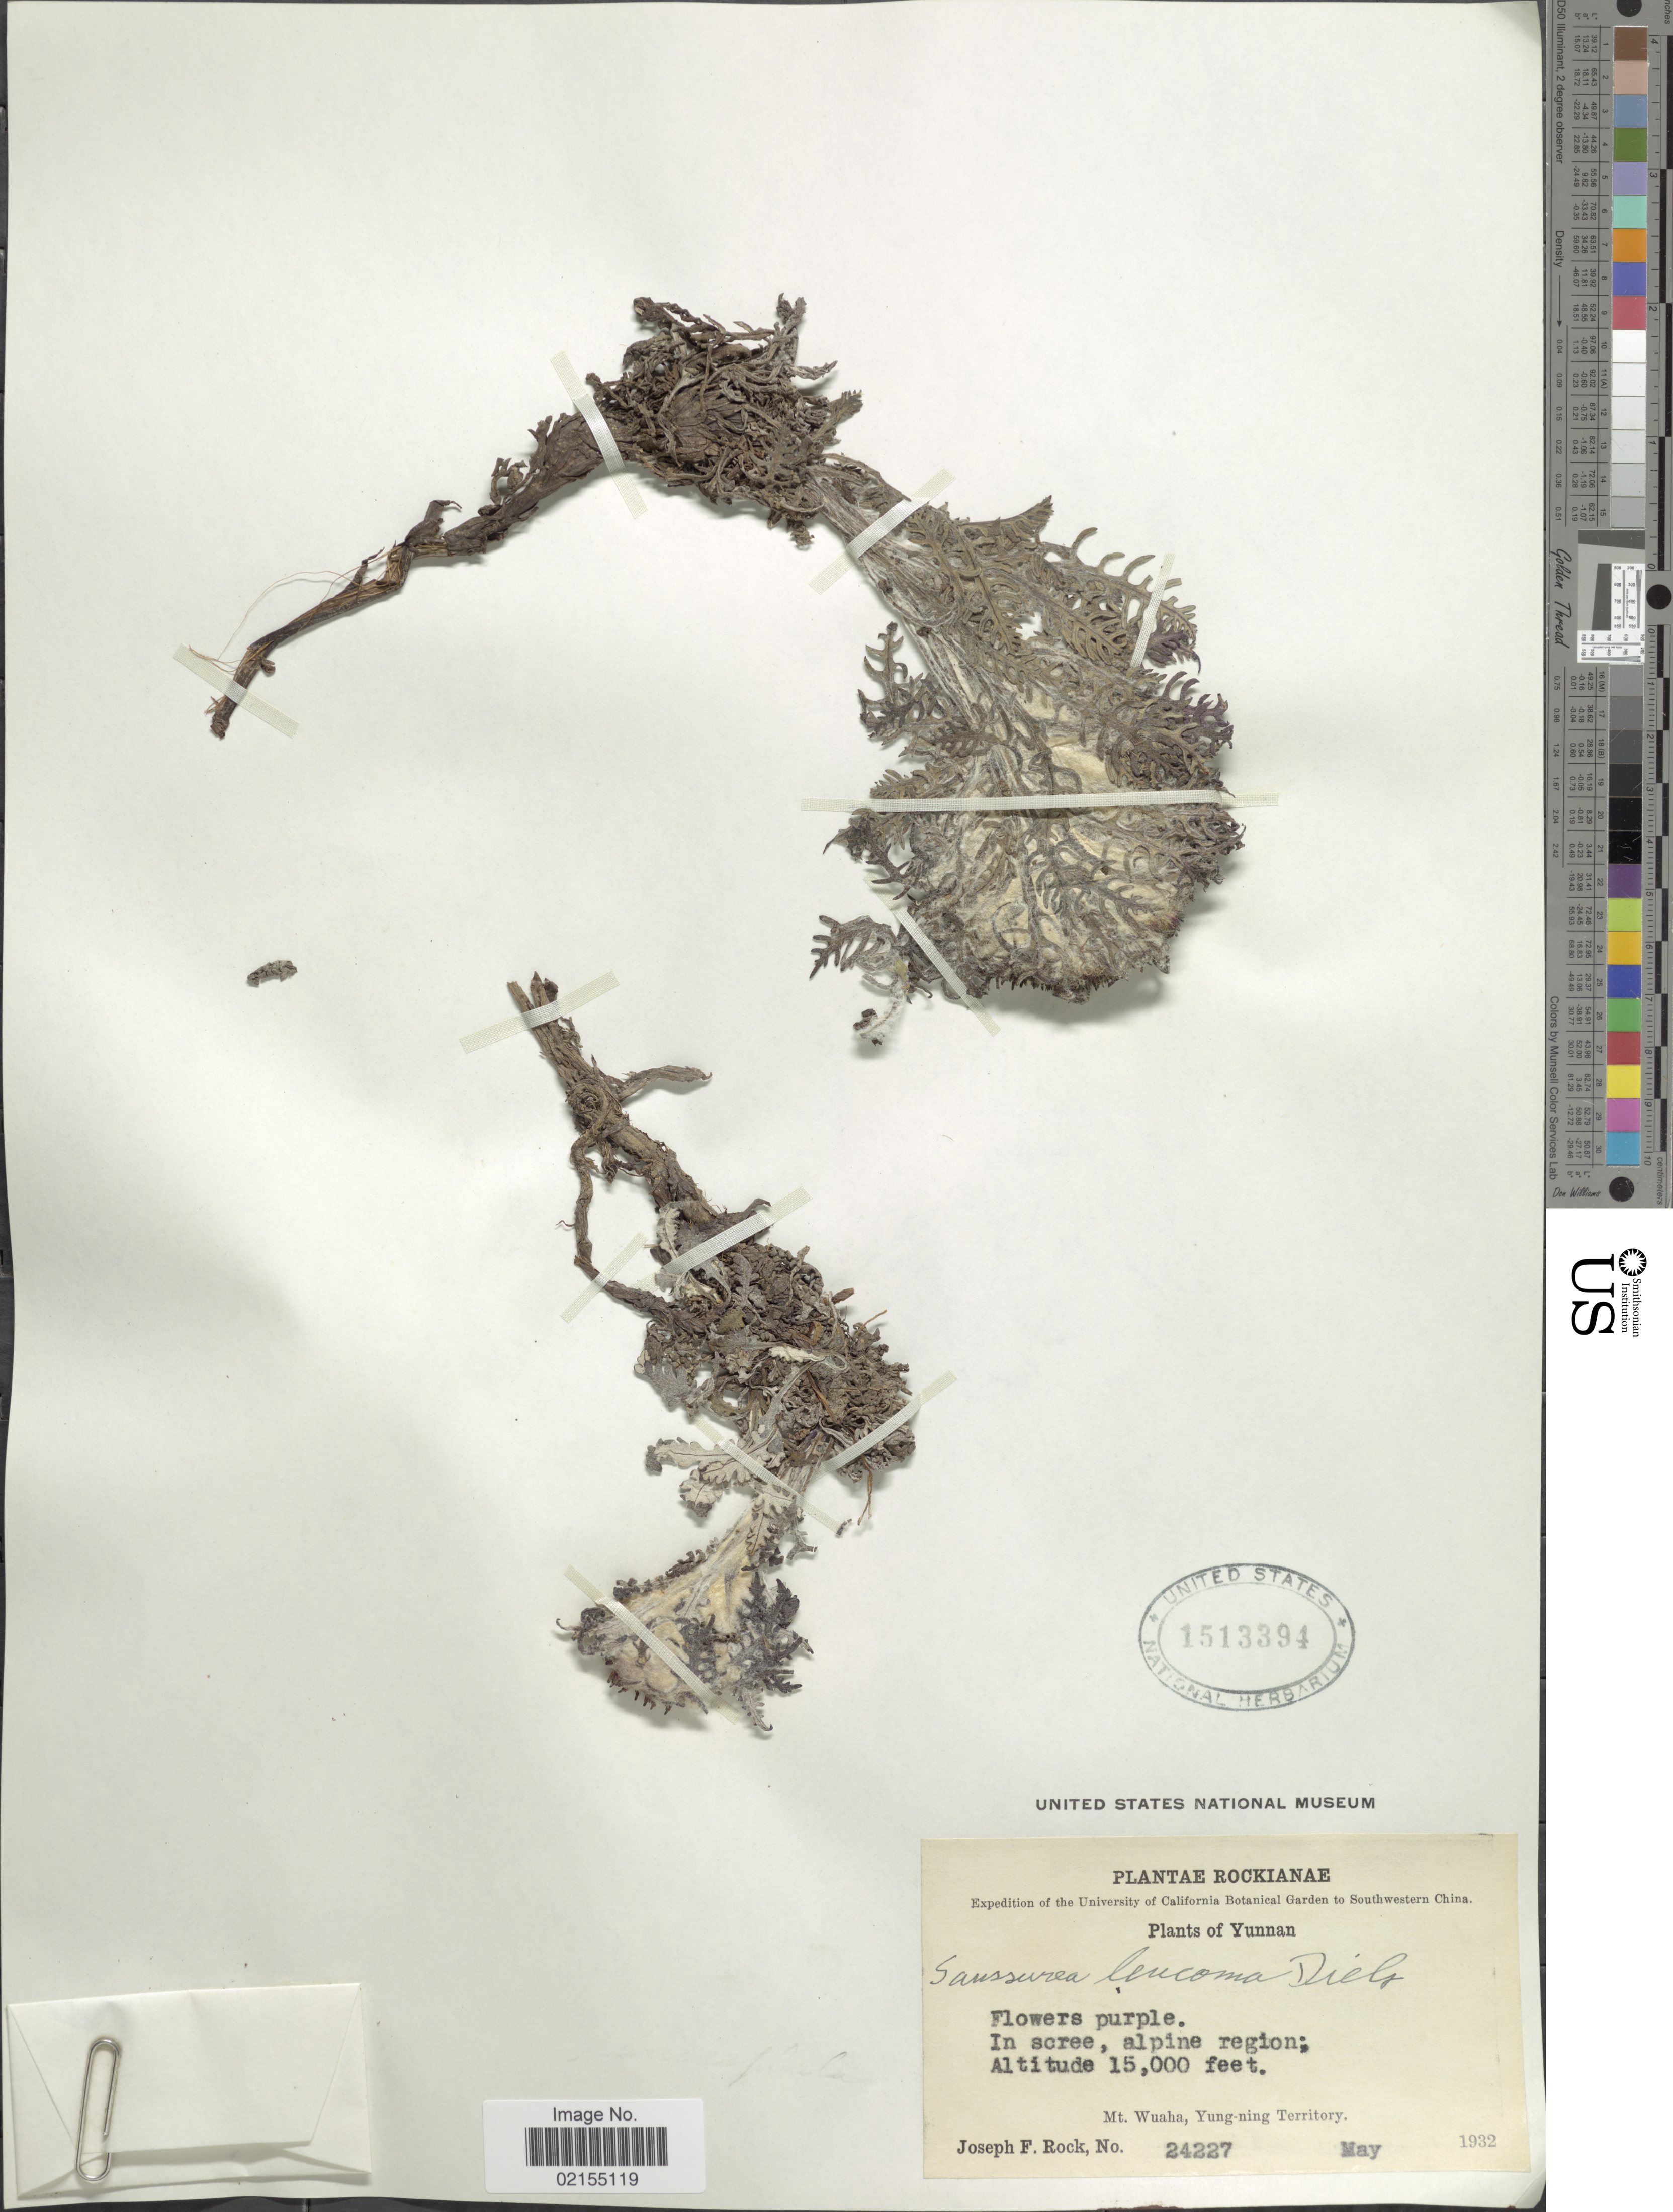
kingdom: Plantae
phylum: Tracheophyta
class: Magnoliopsida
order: Asterales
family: Asteraceae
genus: Saussurea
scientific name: Saussurea leucoma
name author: Diels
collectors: J. F. Rock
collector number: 24227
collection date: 1932-05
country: China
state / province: Yunnan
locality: Rockianae, Yunnan, Mt. Wuaha, Yung-ning Territory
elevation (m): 4572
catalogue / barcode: US 1513394